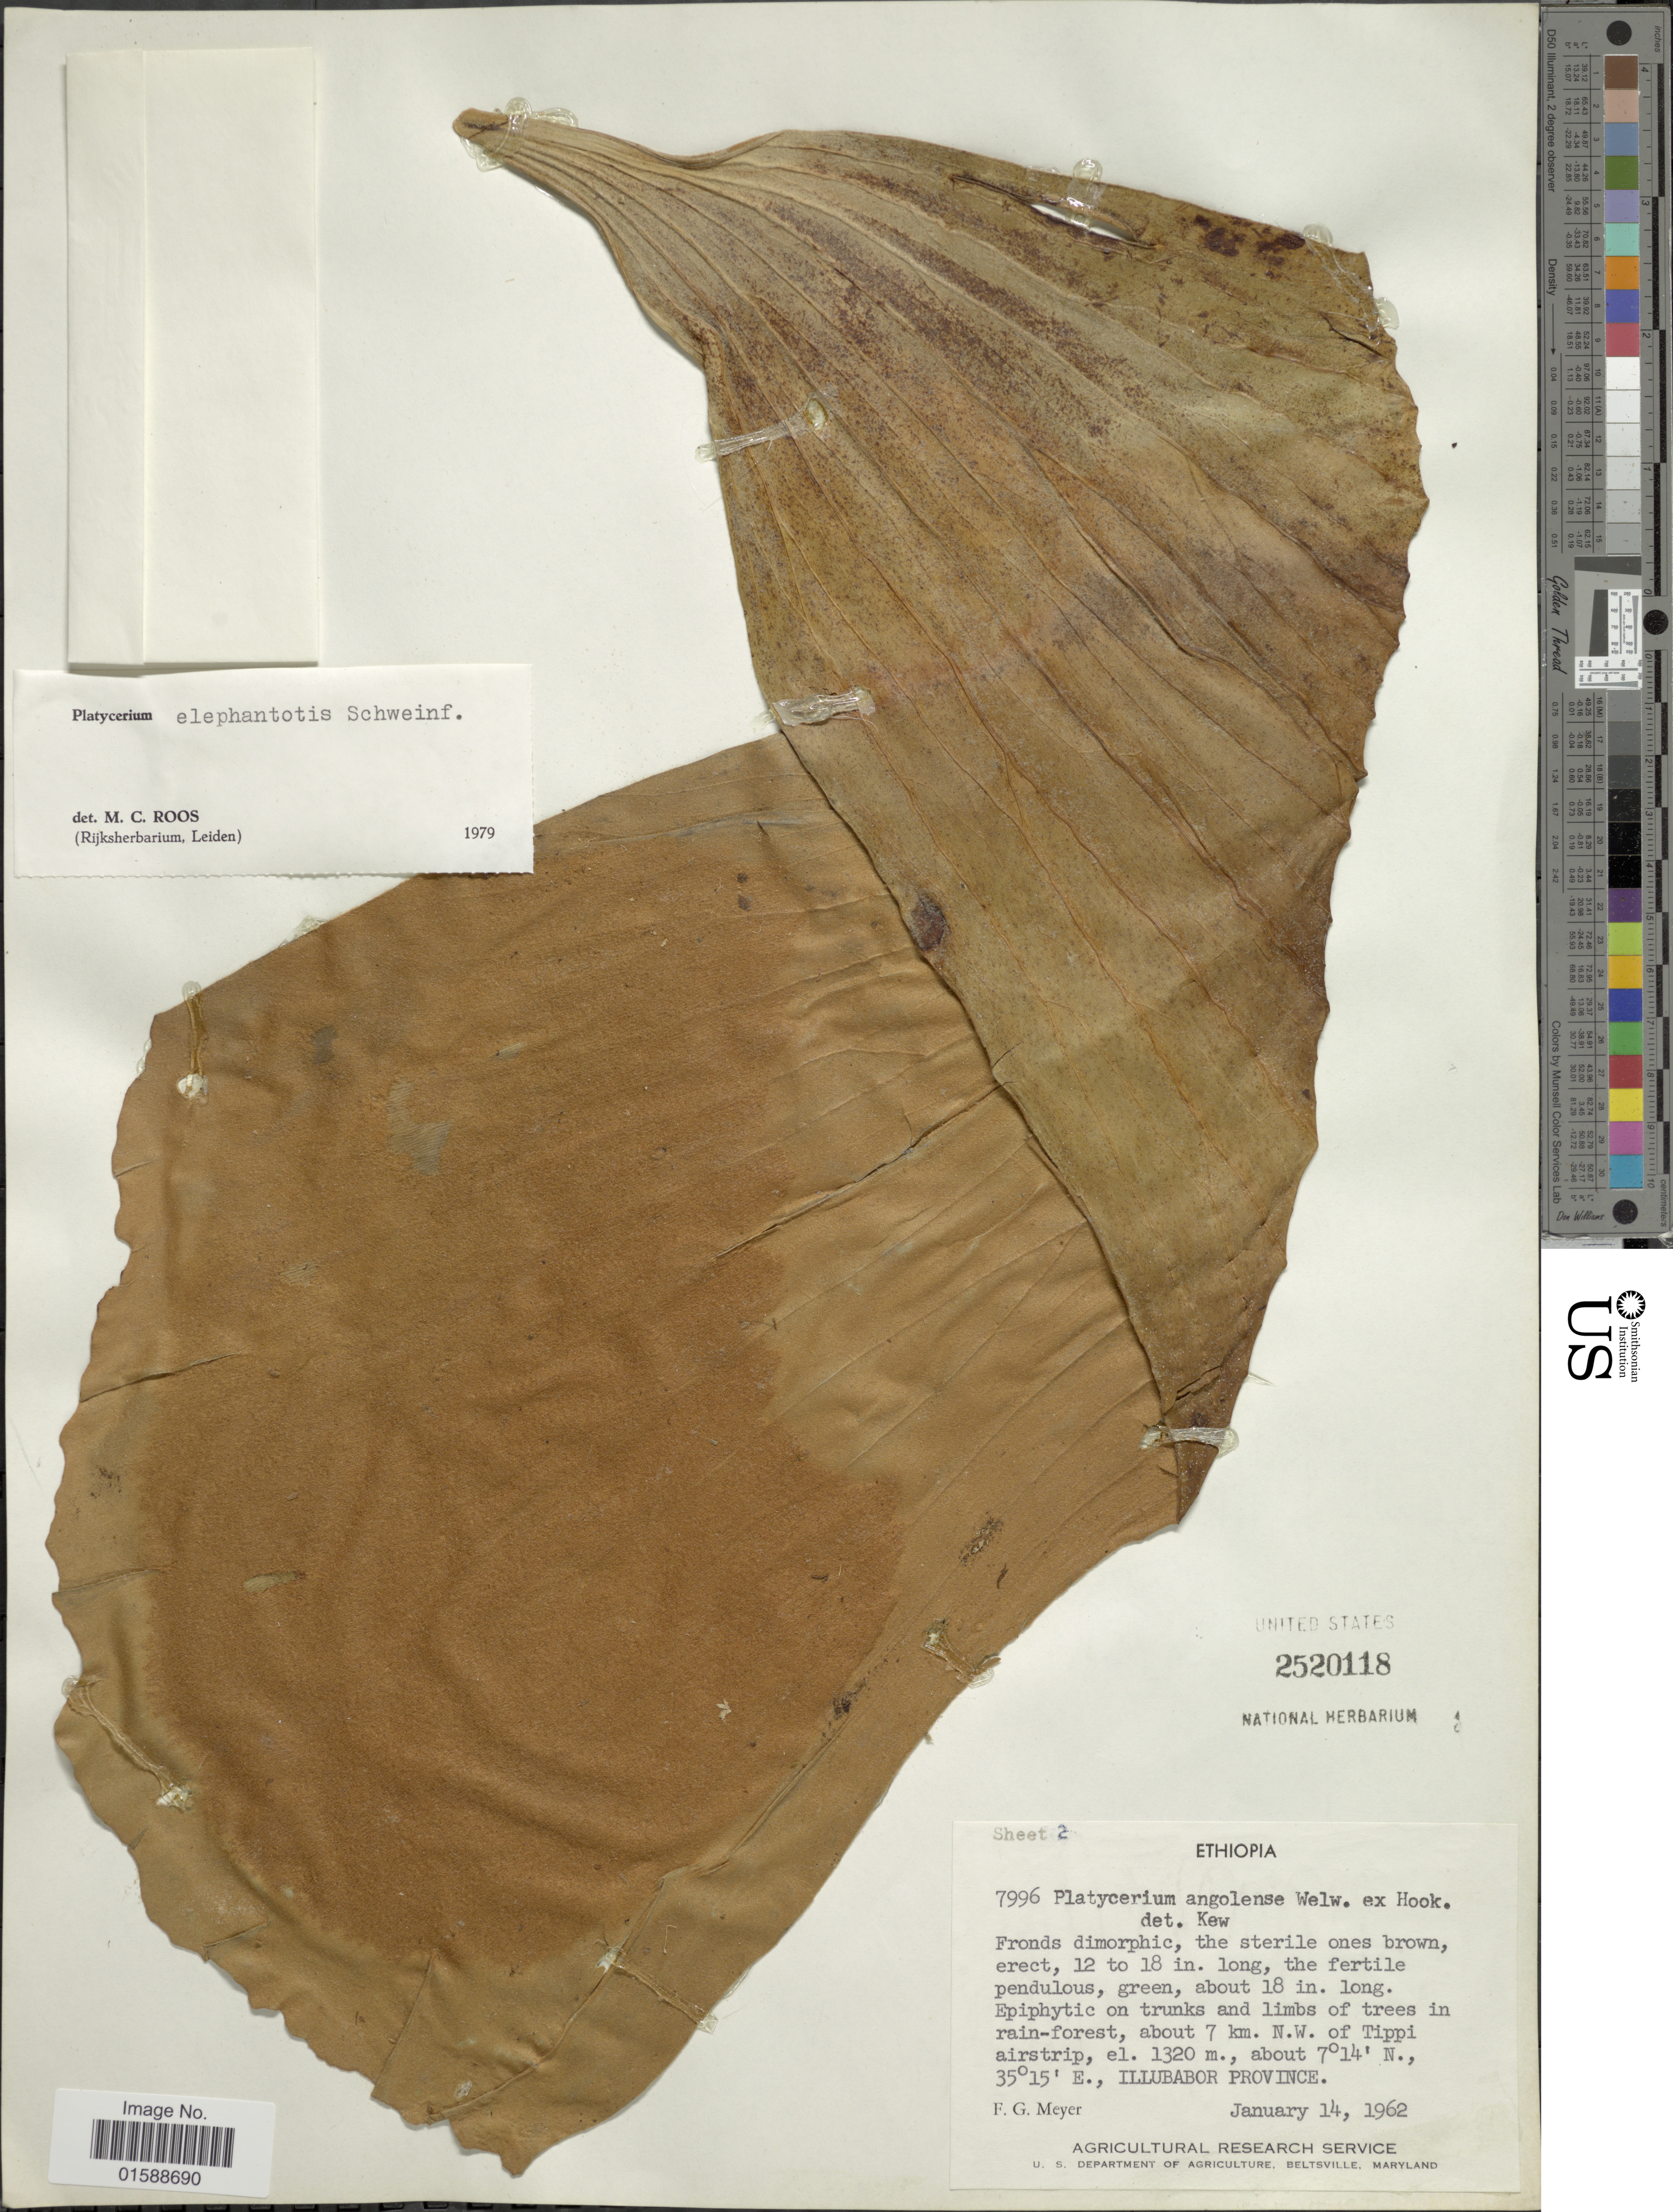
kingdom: Plantae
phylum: Tracheophyta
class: Polypodiopsida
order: Polypodiales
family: Polypodiaceae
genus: Platycerium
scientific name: Platycerium angolense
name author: Welw. ex Baker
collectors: F. G. Meyer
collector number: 7996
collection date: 1962-01-14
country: Ethiopia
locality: About 7 km. N.W. of Tippi airstrip, Illubabor Province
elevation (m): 1320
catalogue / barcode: US 2520118